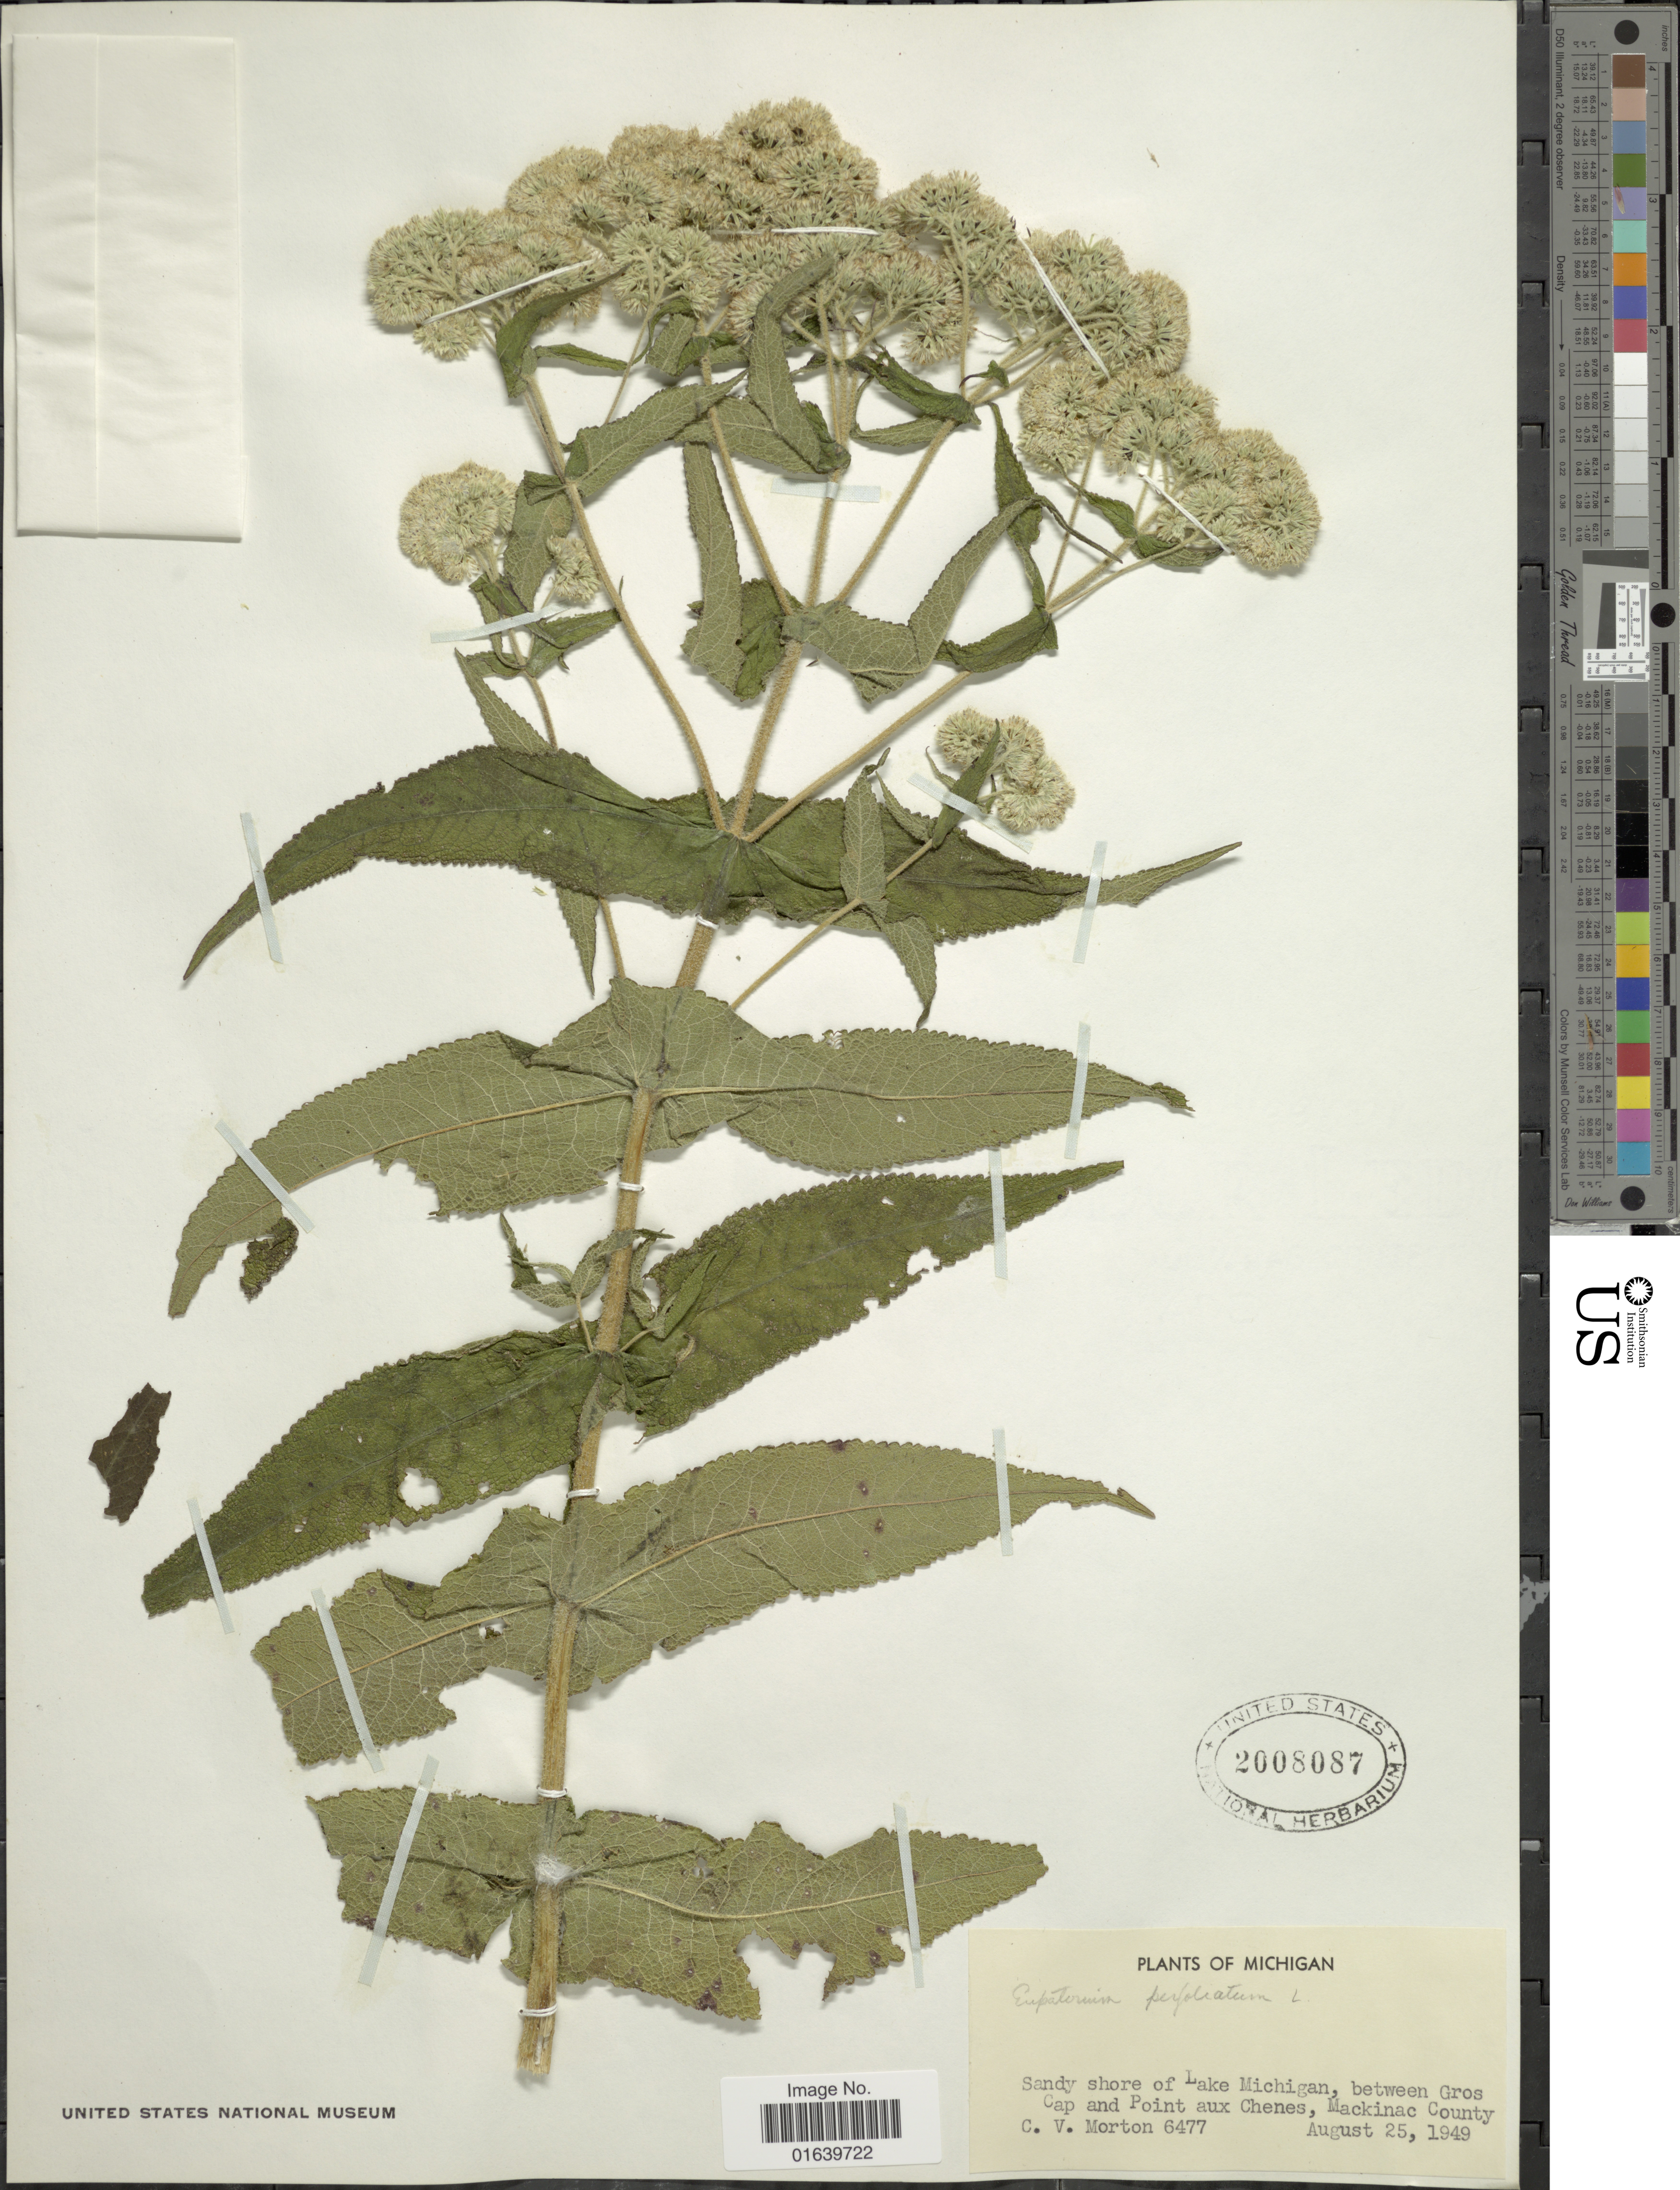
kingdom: Plantae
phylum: Tracheophyta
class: Magnoliopsida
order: Asterales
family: Asteraceae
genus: Eupatorium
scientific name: Eupatorium perfoliatum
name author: L.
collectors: C. V. Morton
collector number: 6477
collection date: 1949-08-25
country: United States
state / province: Michigan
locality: Sandy shore of Lake Michigan, between Gros Cap and Point aux Chenes, Mackinac County.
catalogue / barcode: US 2008087